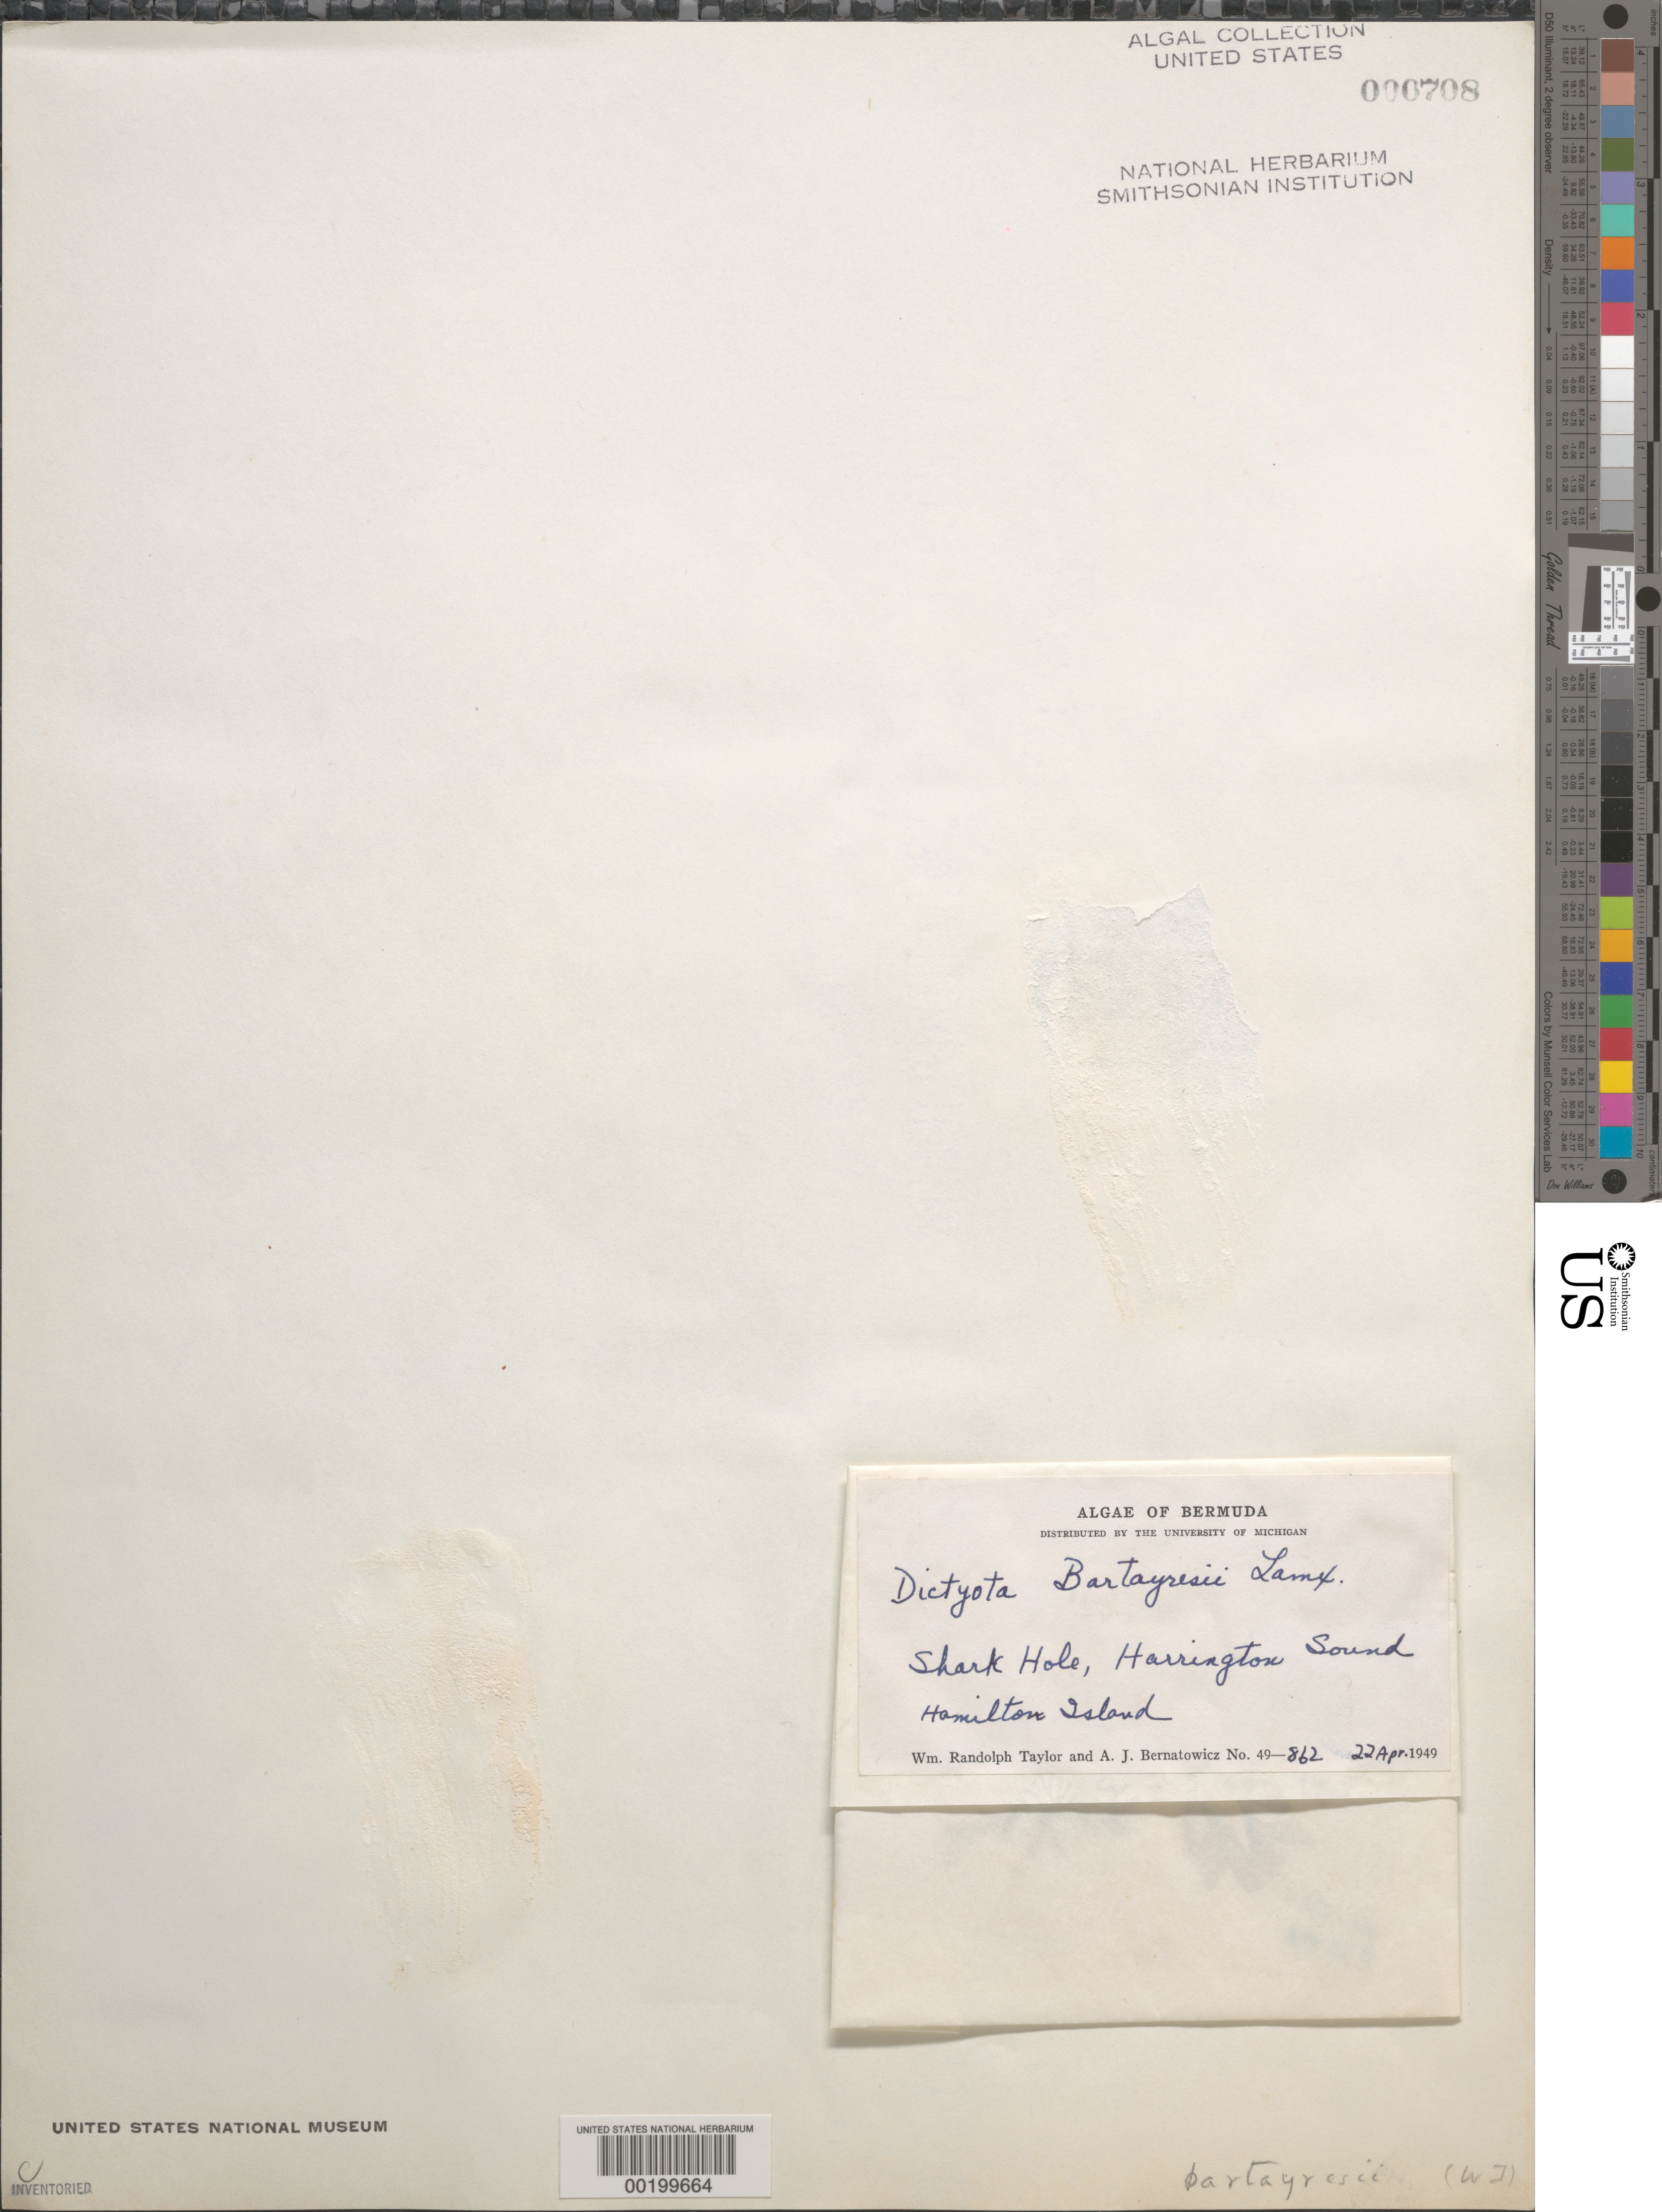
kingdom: Chromista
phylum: Ochrophyta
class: Phaeophyceae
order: Dictyotales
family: Dictyotaceae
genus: Dictyota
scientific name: Dictyota bartayresiana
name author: J.V.Lamouroux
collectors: W. R. Taylor & A. Bernatowicz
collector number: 49-862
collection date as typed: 22 Apr 1949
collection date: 1949-04-22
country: Bermuda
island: Bermuda Island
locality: Shark Hole, Harrington Sound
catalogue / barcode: US 708